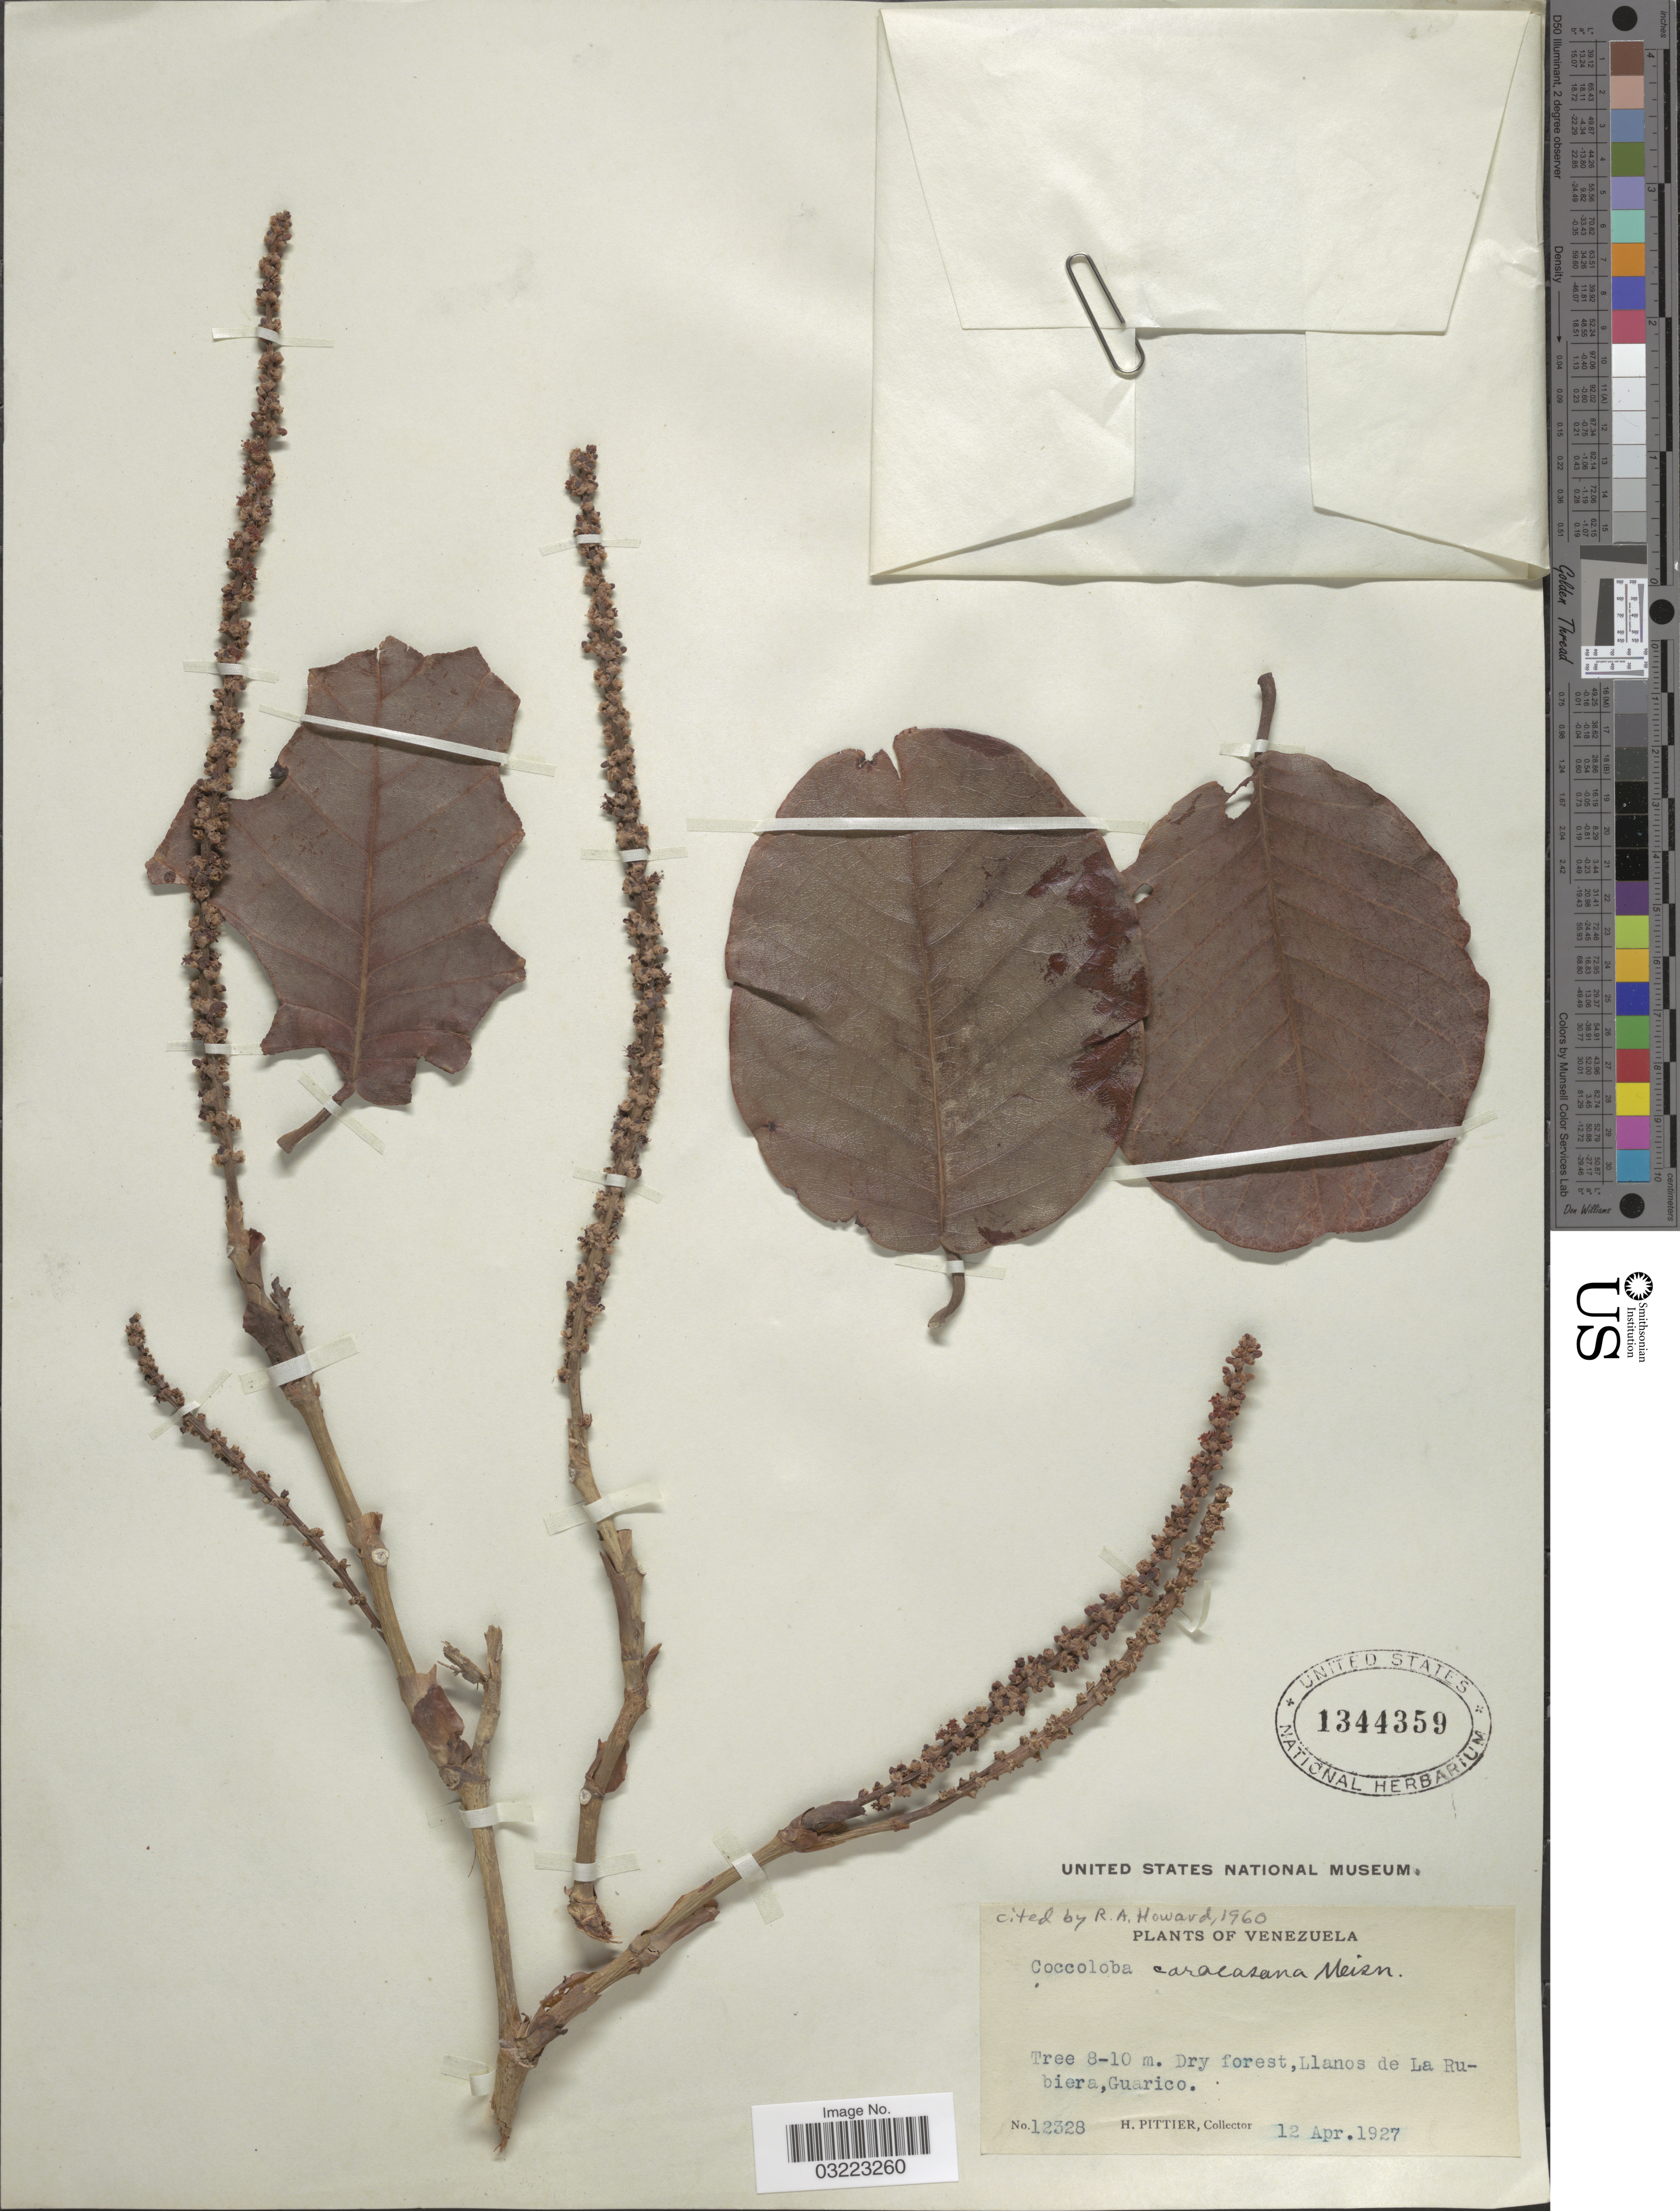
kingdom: Plantae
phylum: Tracheophyta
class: Magnoliopsida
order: Caryophyllales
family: Polygonaceae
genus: Coccoloba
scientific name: Coccoloba caracasana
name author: Meisn.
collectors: H. F. Pittier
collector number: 12328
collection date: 1927-04-12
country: Venezuela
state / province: Guárico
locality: Llanos de La Rubiera.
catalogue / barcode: US 1344359